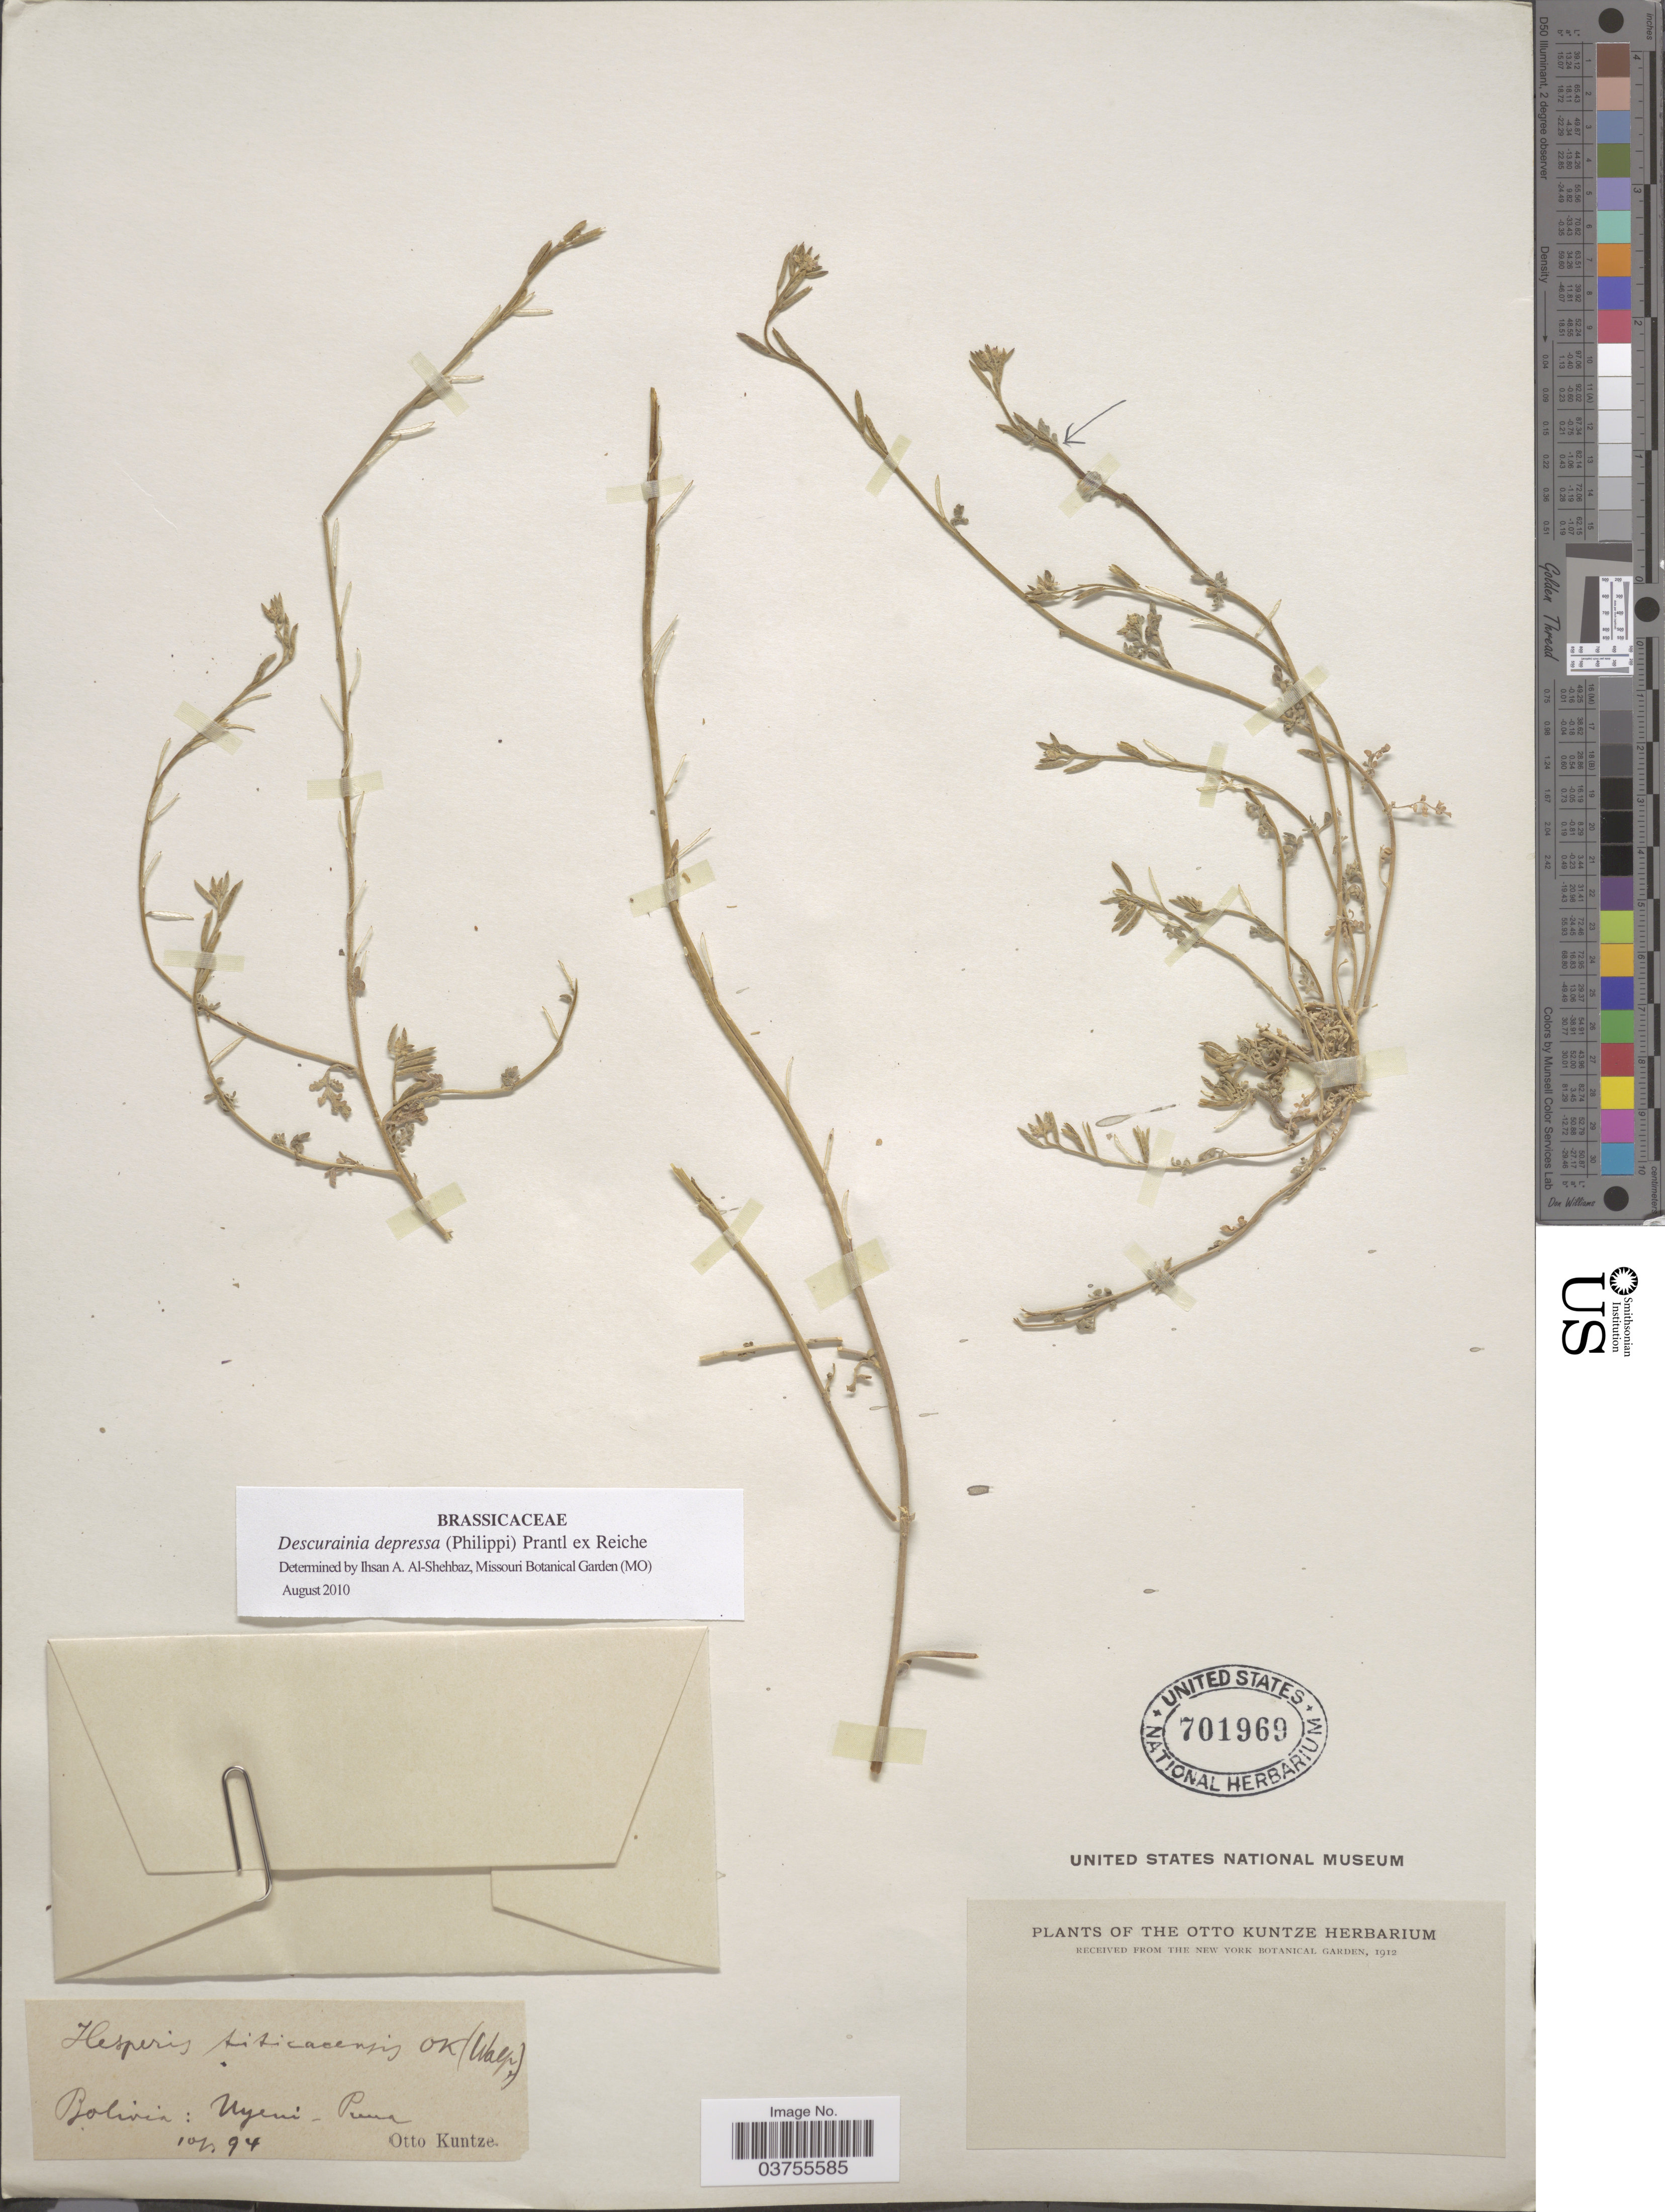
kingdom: Plantae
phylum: Tracheophyta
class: Magnoliopsida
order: Brassicales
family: Brassicaceae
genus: Descurainia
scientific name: Descurainia depressa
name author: (Phil. & C.A. Mey.) Prantl ex Reiche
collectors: C.E.O. Kuntze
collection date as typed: Transcribed d/m/y: /10/94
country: Bolivia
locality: Nyeni-Puna.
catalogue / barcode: US 701969